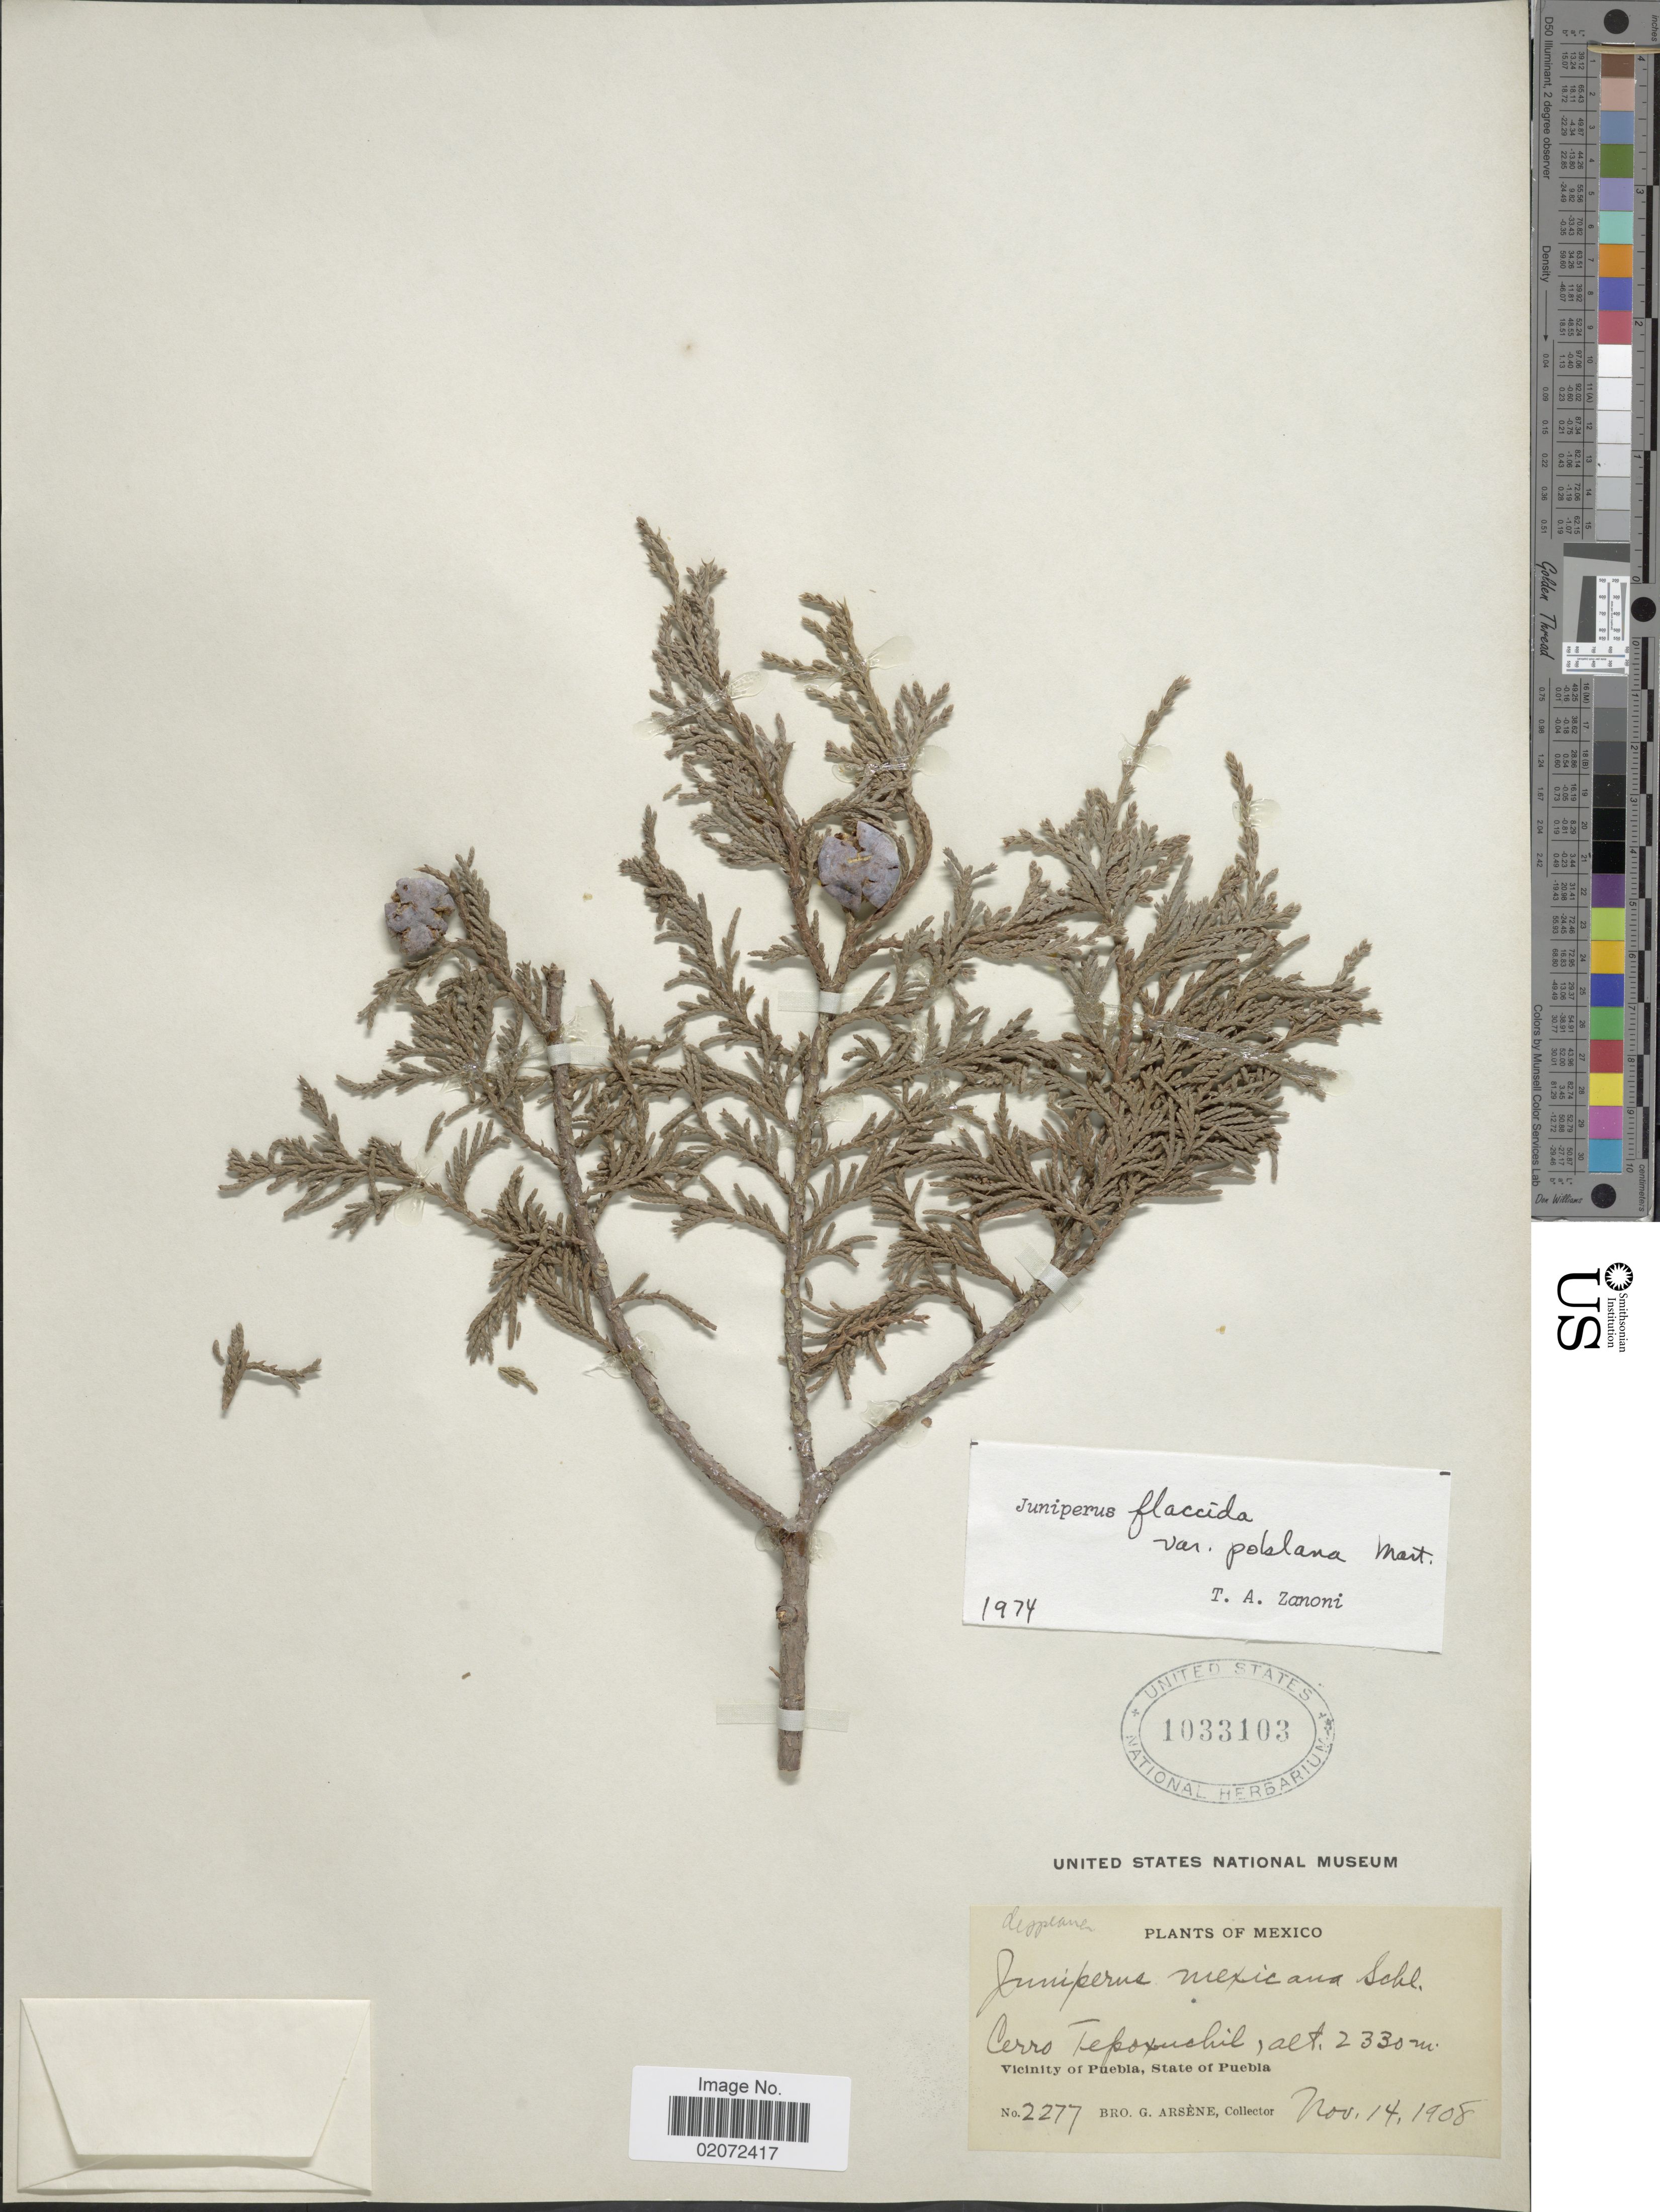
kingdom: Plantae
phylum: Tracheophyta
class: Pinopsida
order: Pinales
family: Cupressaceae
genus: Juniperus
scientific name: Juniperus flaccida var. poblana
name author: Martínez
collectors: Bro. G. Arsène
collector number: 2277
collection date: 1908-11-14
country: Mexico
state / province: Puebla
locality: Cerro Tepoxuchil. Vicinity of Puebla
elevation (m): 2330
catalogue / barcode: US 1033103